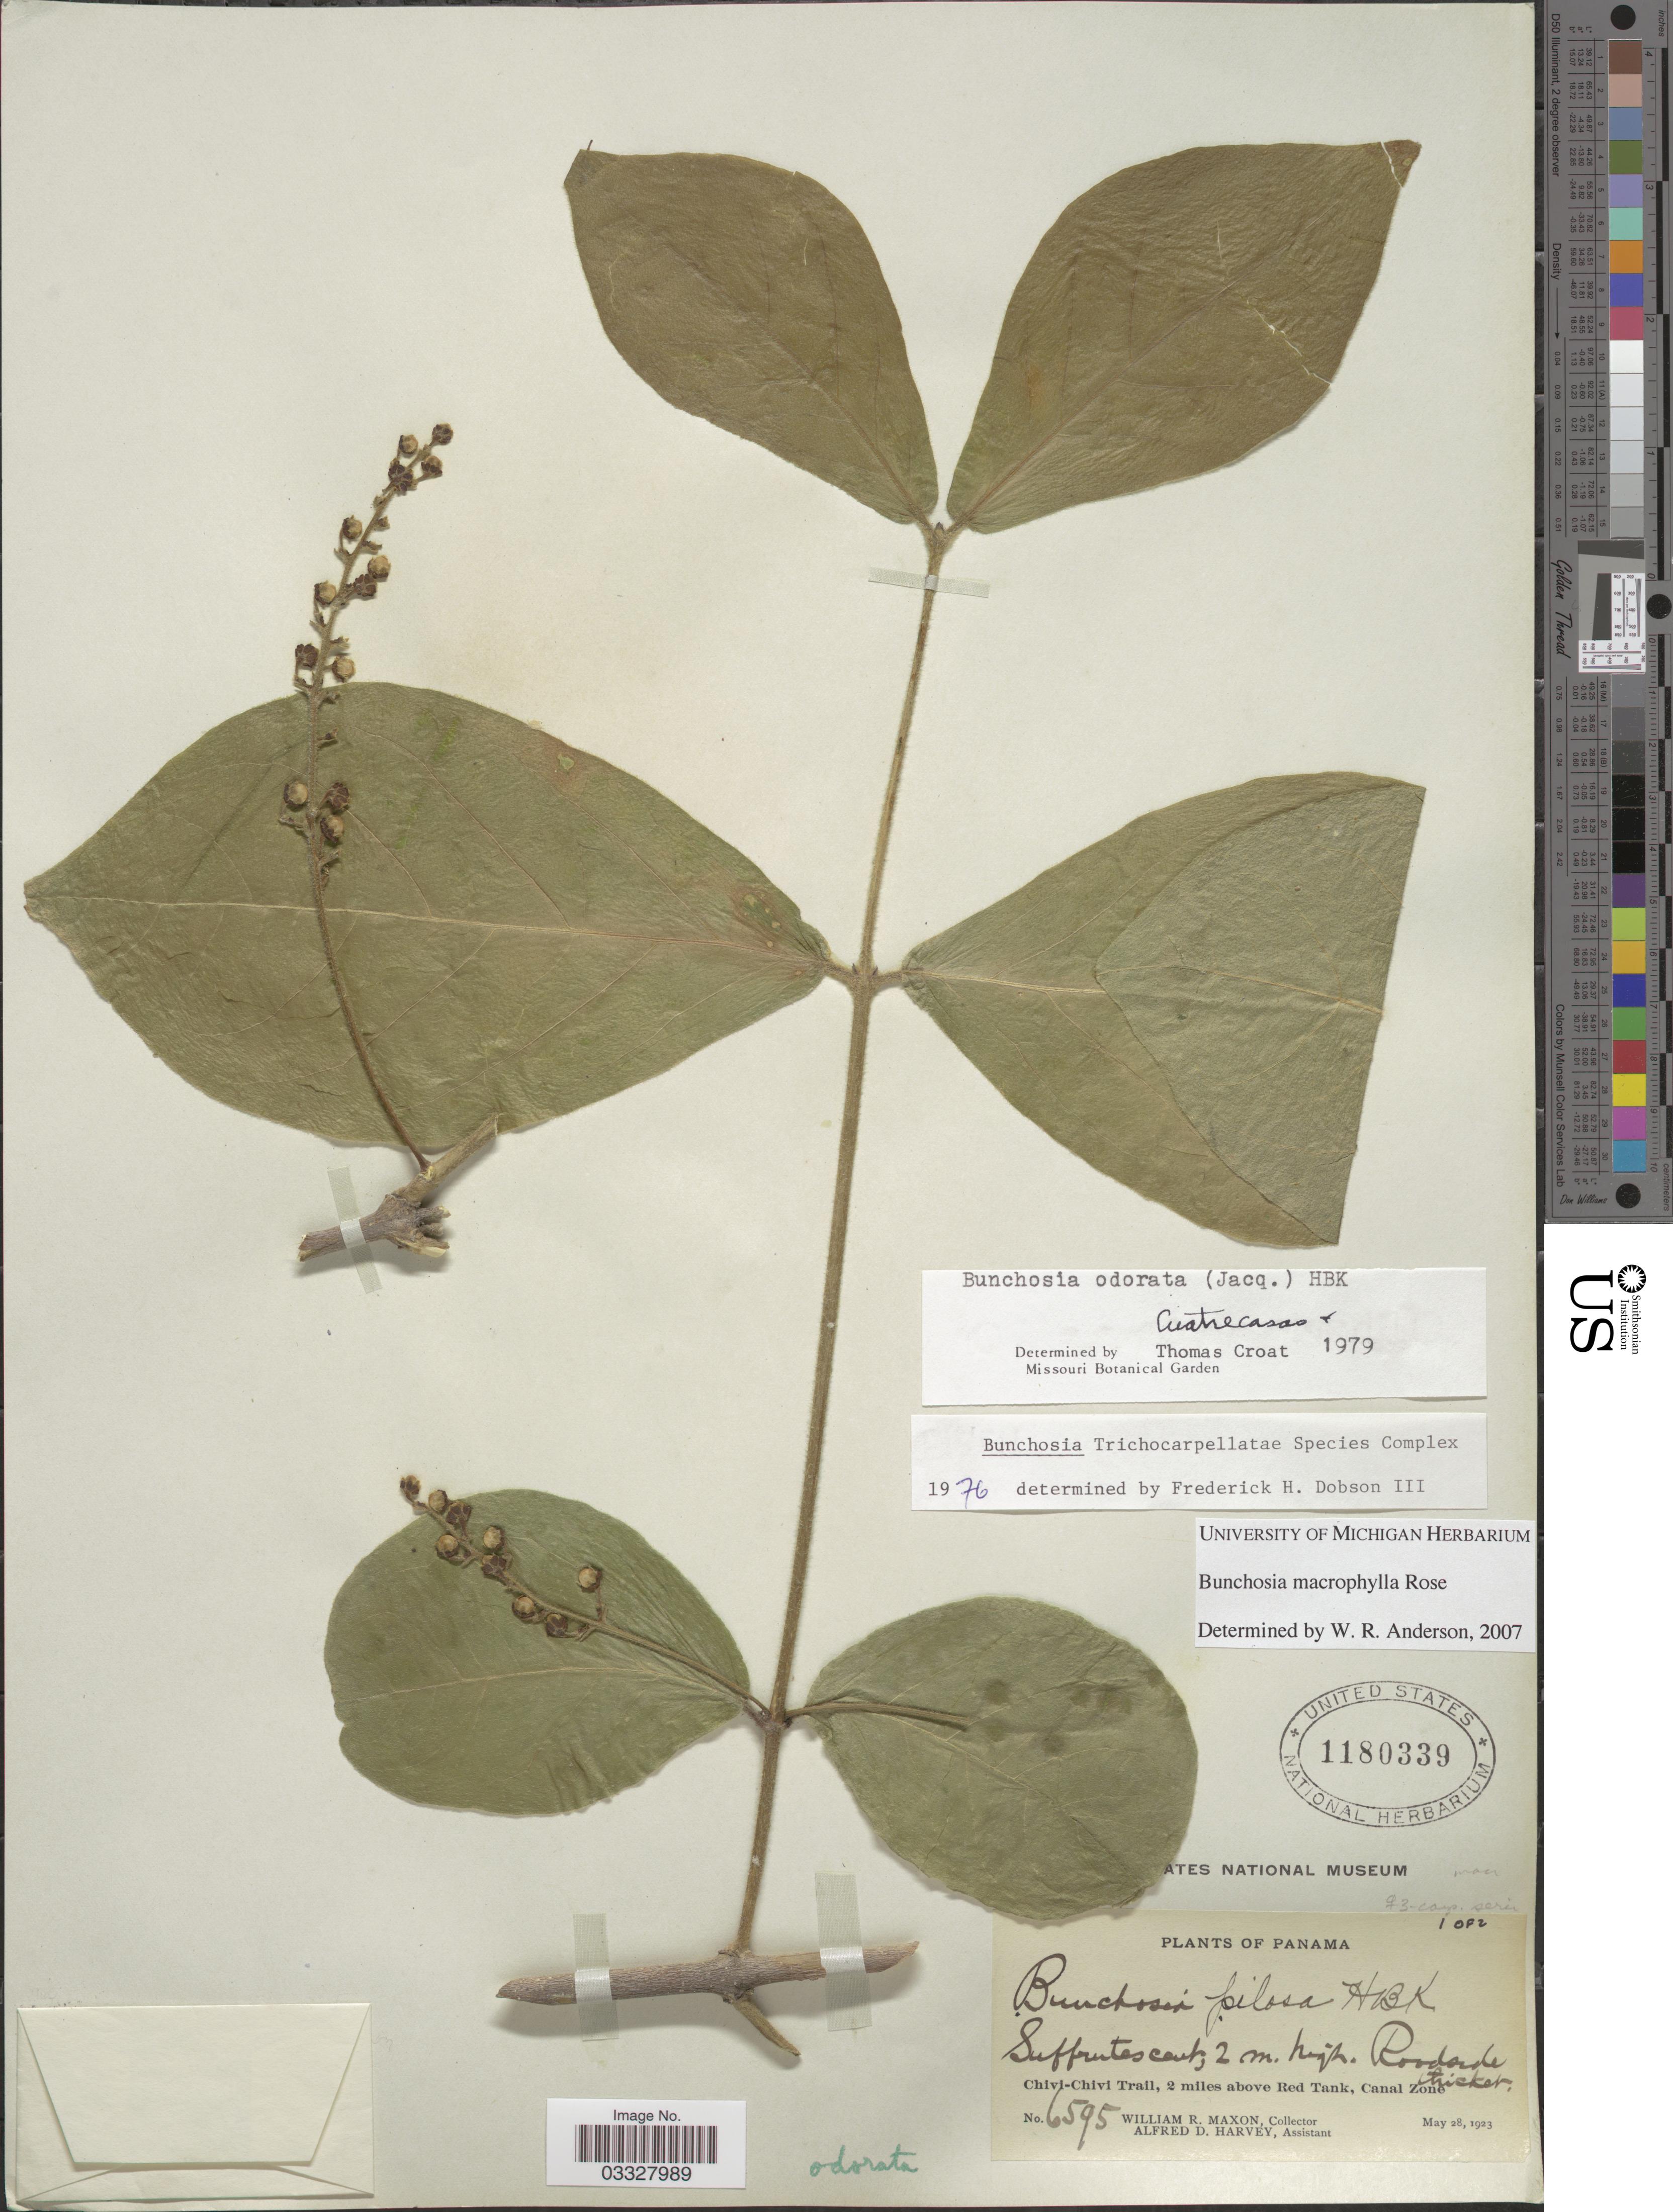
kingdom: Plantae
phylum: Tracheophyta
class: Magnoliopsida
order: Malpighiales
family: Malpighiaceae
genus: Bunchosia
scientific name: Bunchosia macrophylla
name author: Rose ex Donn. Sm. in Pittier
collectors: W. R. Maxon & A. D. Harvey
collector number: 6595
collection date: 1923-05-28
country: Panama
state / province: Colón / Panamá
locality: Chivi-Chivi Trail, 2 miles above Red Tank, Canal Zone.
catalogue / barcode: US 1180339